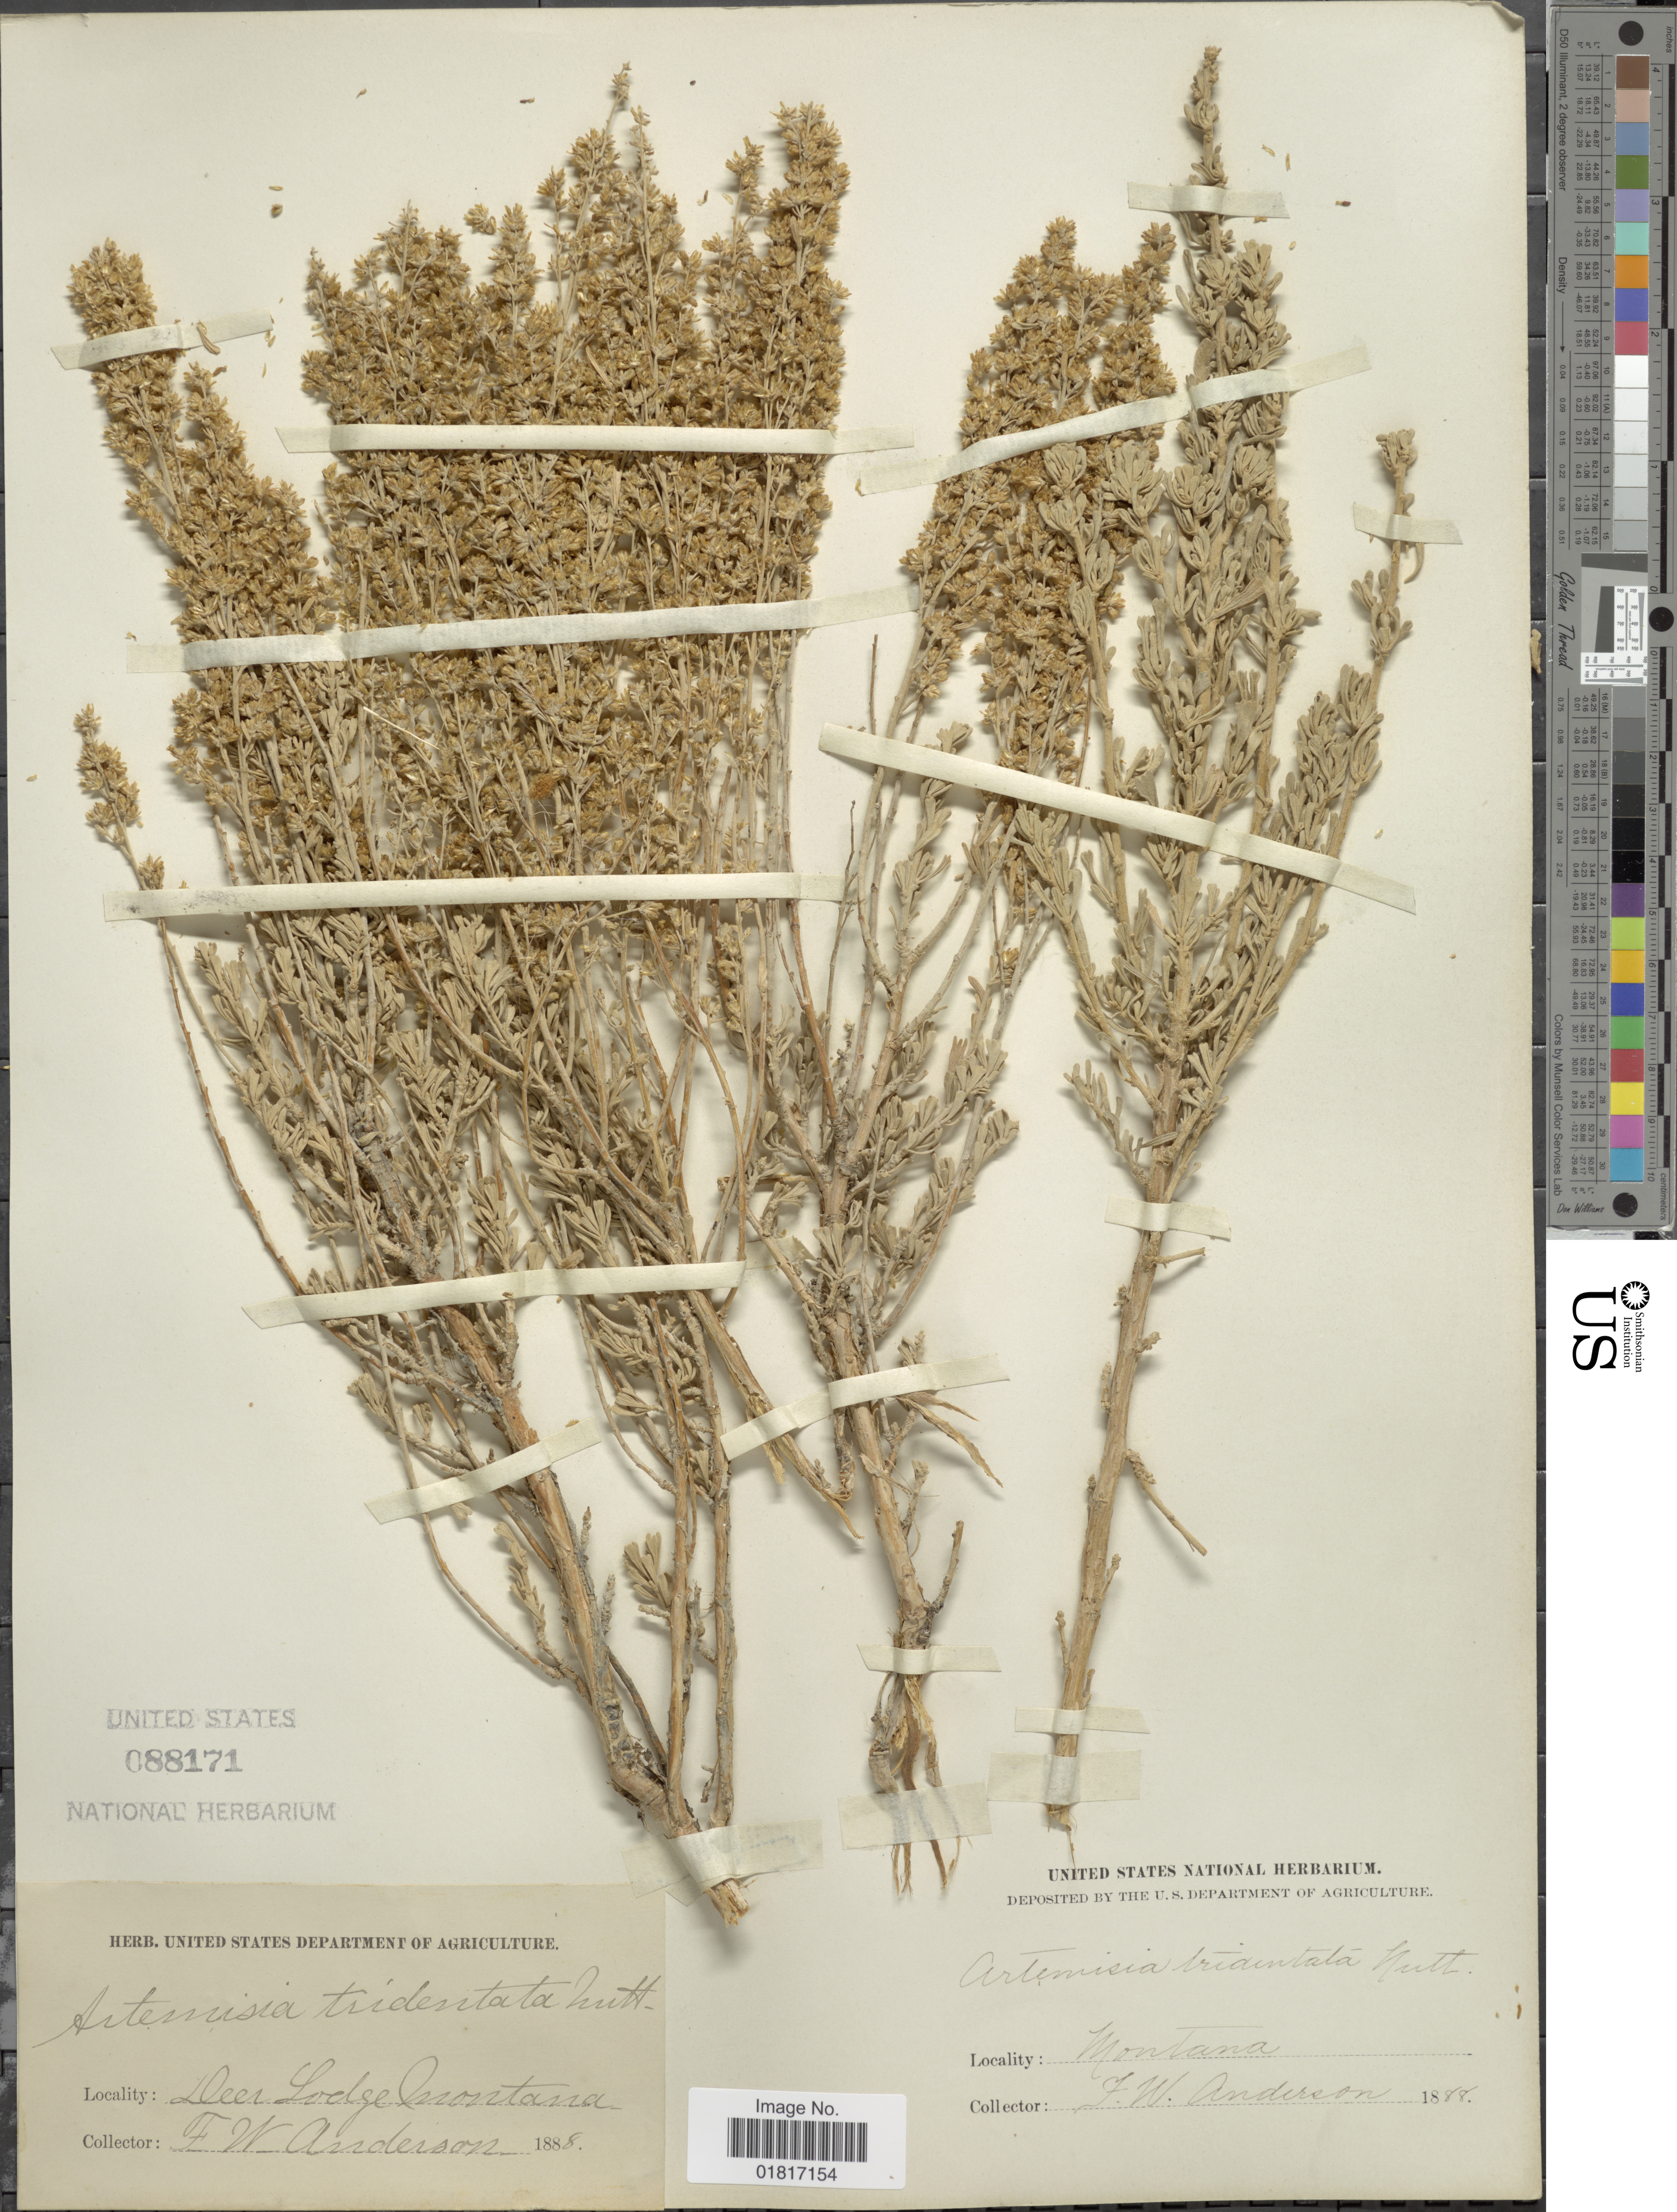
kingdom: Plantae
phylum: Tracheophyta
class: Magnoliopsida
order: Asterales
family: Asteraceae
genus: Artemisia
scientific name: Artemisia tridentata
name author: Nutt.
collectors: F. W. Anderson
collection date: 1888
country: United States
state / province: Montana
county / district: Powell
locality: Deer Lodge Montana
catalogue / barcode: US 88171